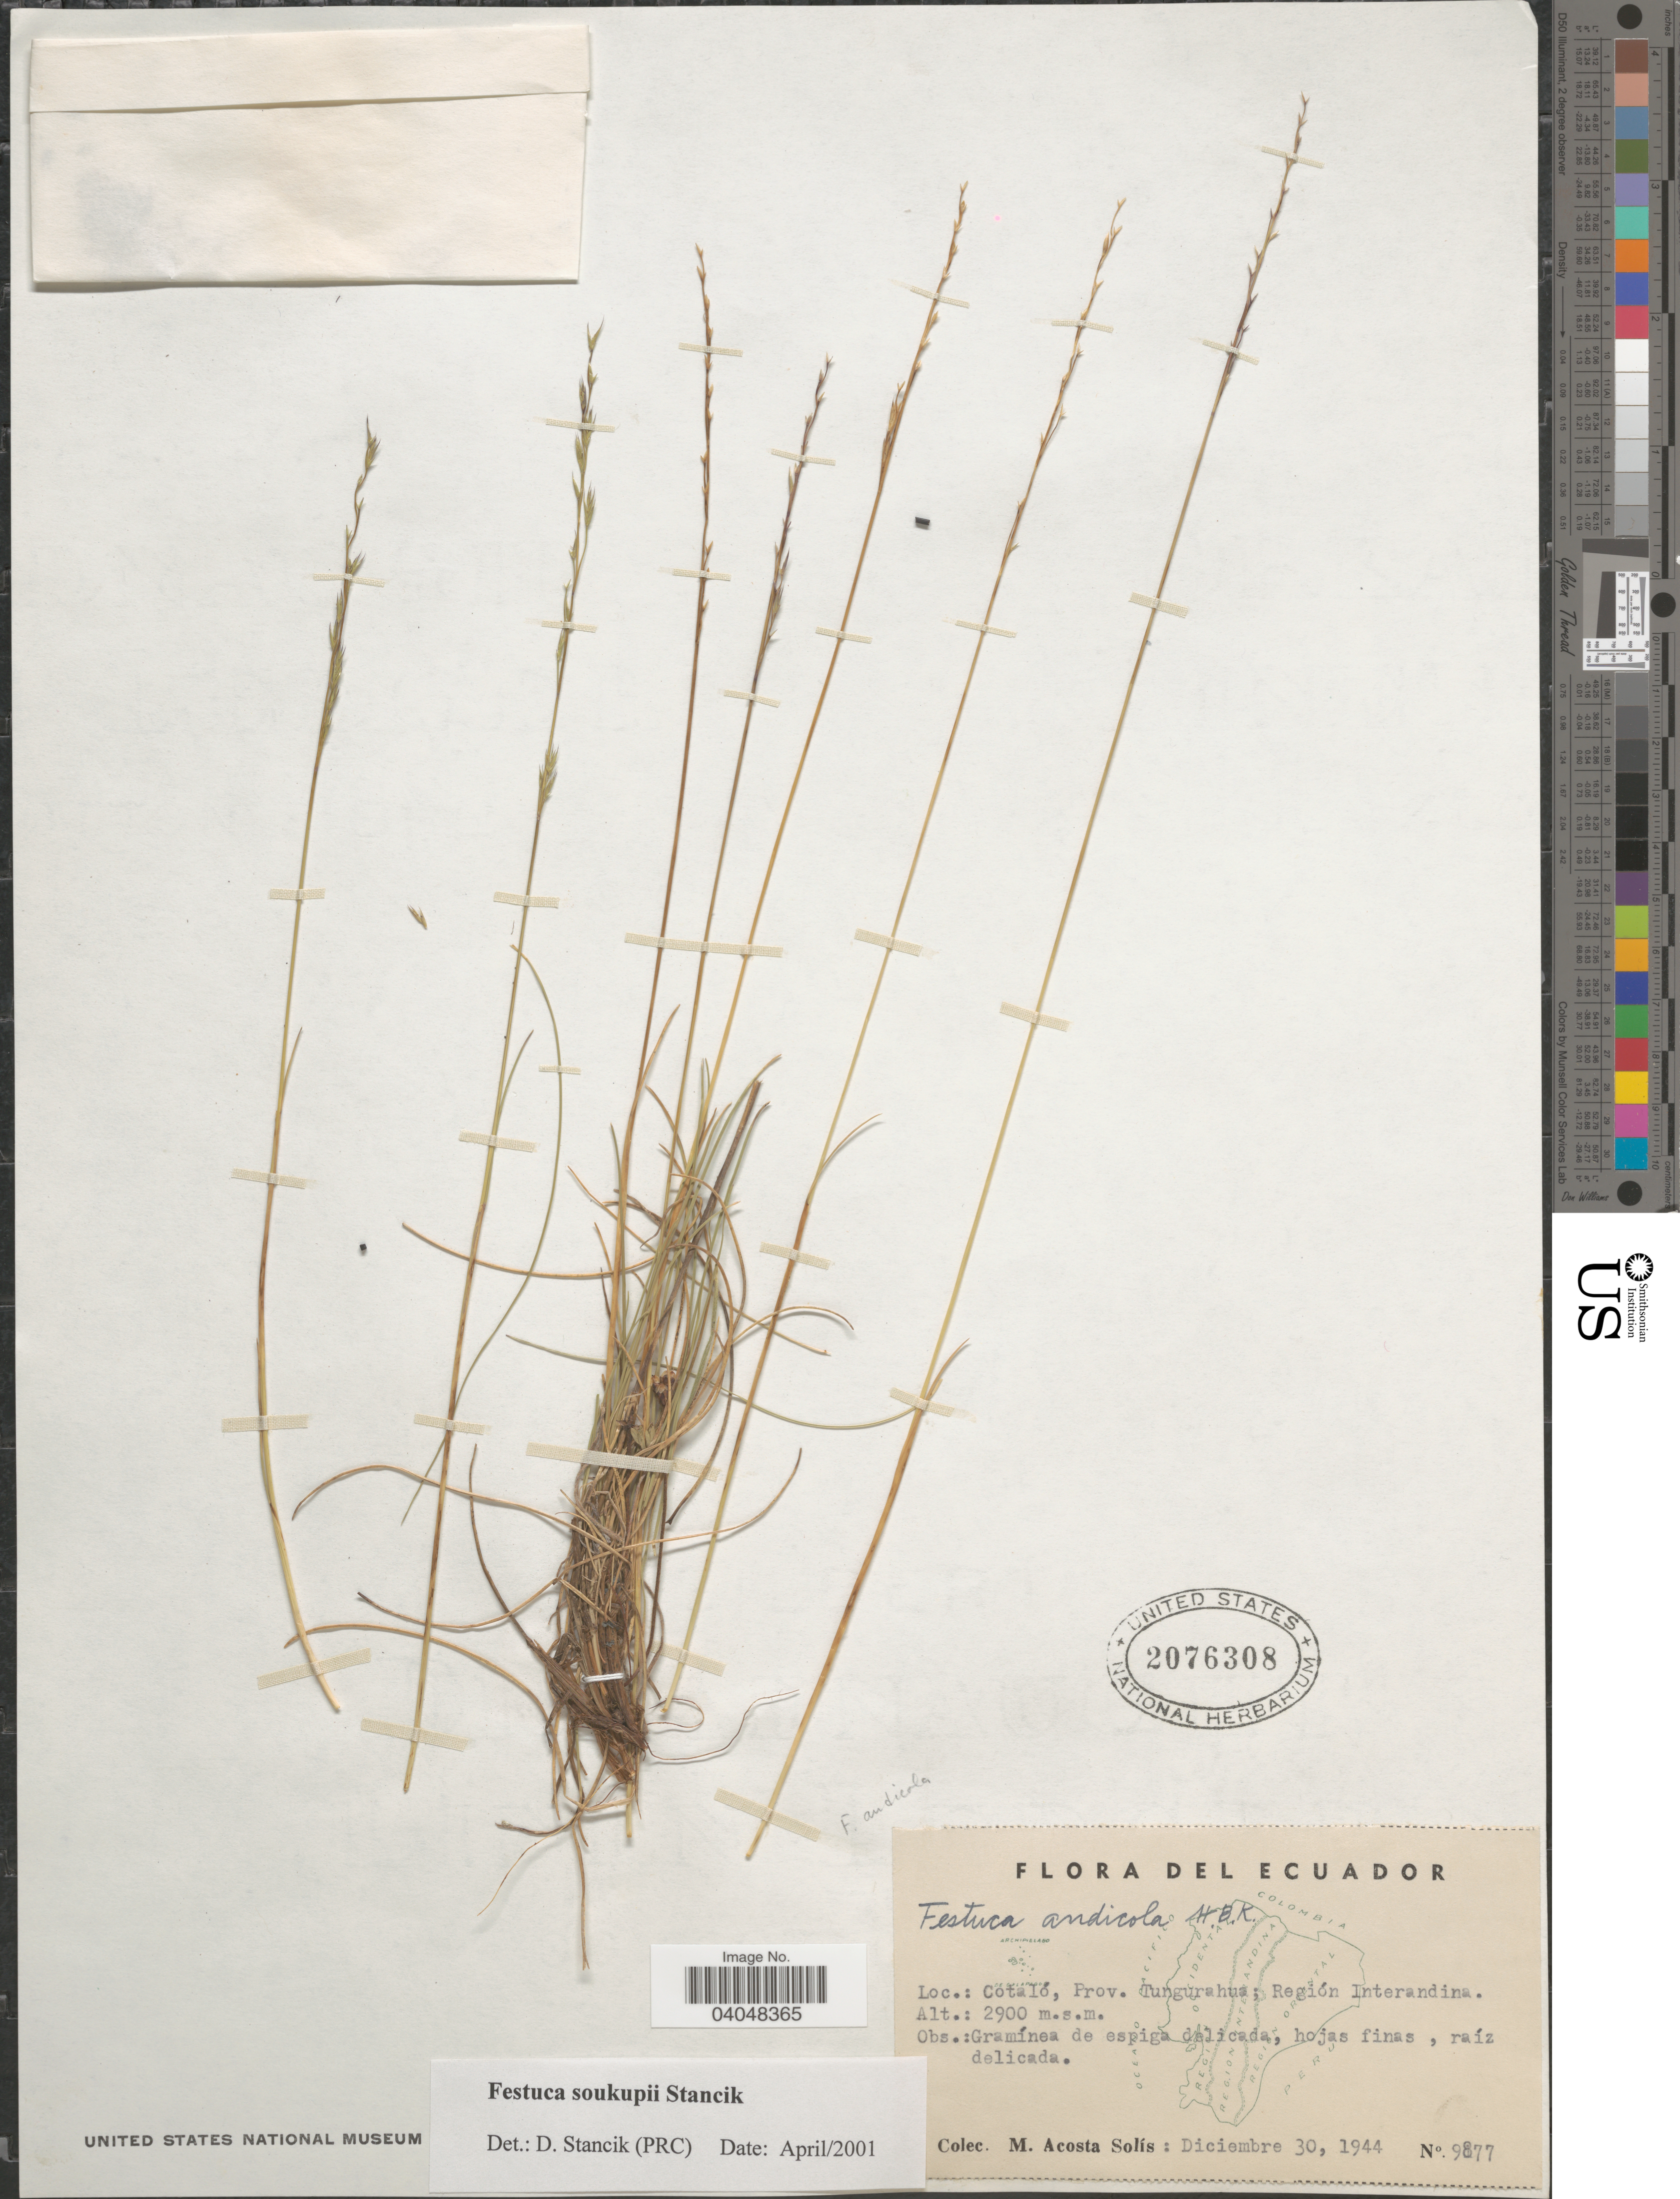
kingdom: Plantae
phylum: Tracheophyta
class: Liliopsida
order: Poales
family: Poaceae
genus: Festuca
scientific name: Festuca soukupii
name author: Stancik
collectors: M. Acosta Solis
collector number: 9877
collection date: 1944-12-30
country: Ecuador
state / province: Tungurahua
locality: Cotaló; Región Interandina.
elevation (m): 2900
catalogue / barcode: US 2076308